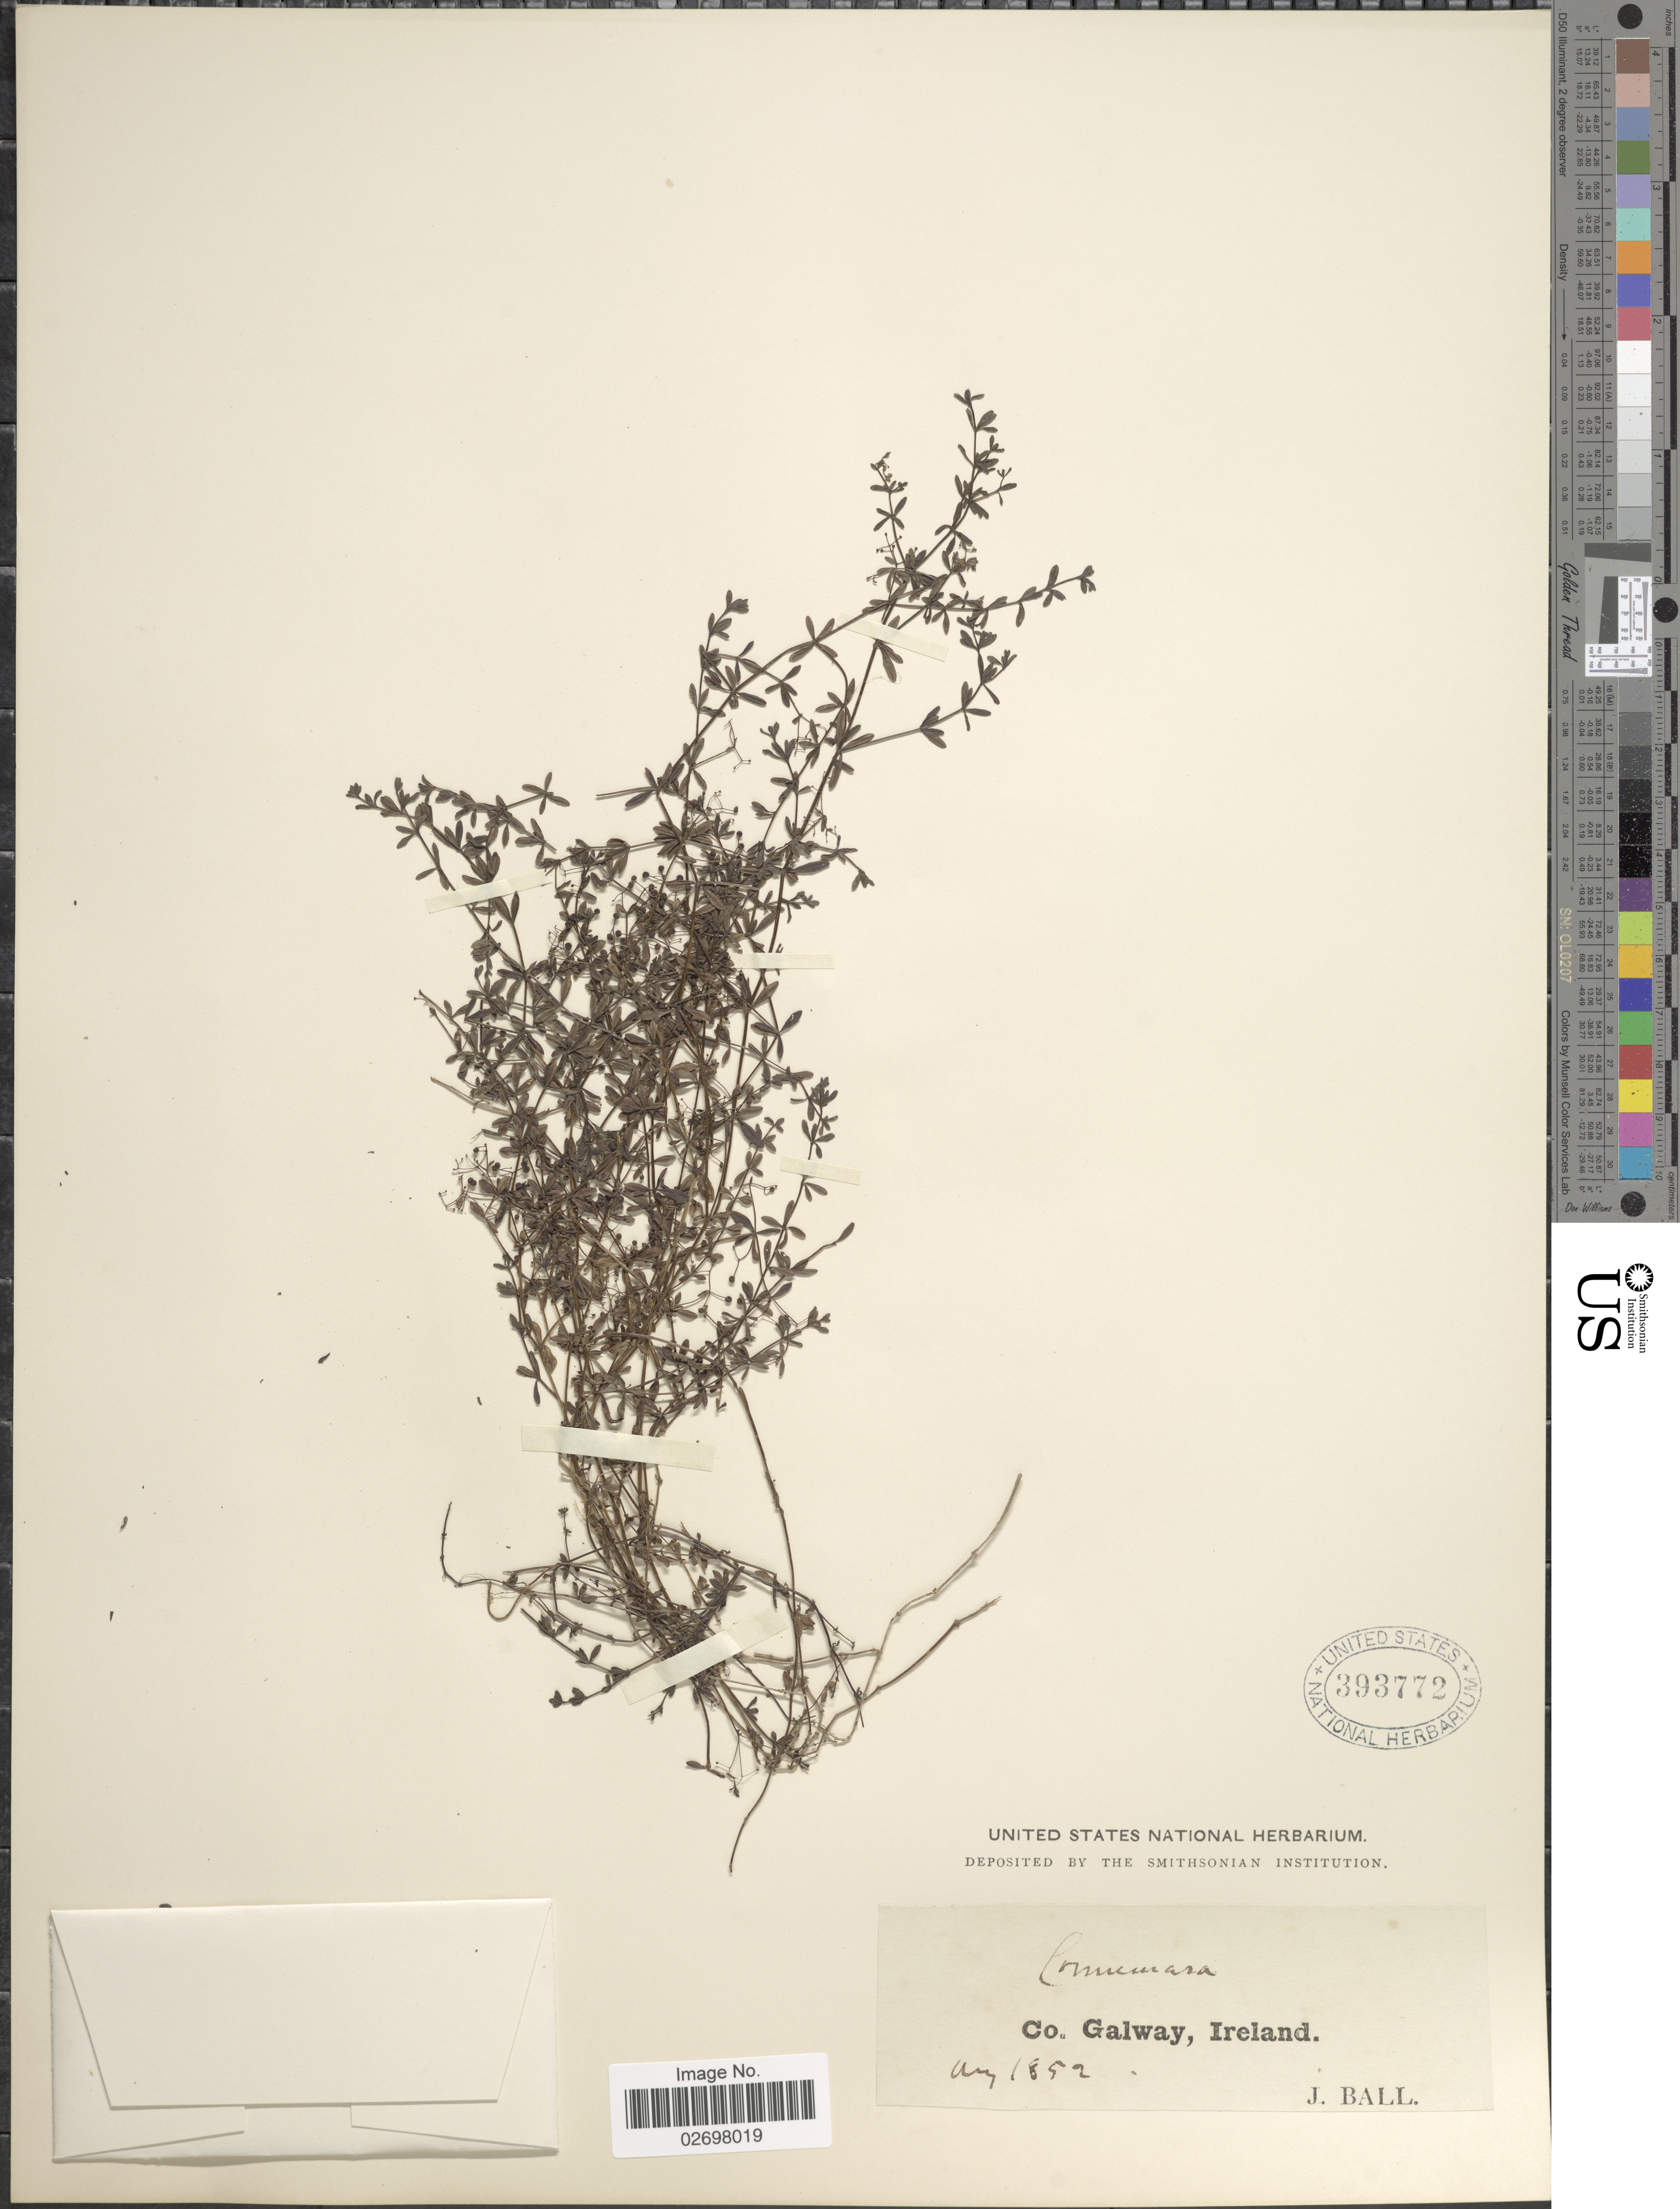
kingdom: Plantae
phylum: Tracheophyta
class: Magnoliopsida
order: Gentianales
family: Rubiaceae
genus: Galium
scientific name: Galium sp.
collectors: J. Ball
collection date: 1852-08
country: Ireland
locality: Co. Galway, Ireland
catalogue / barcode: US 393772